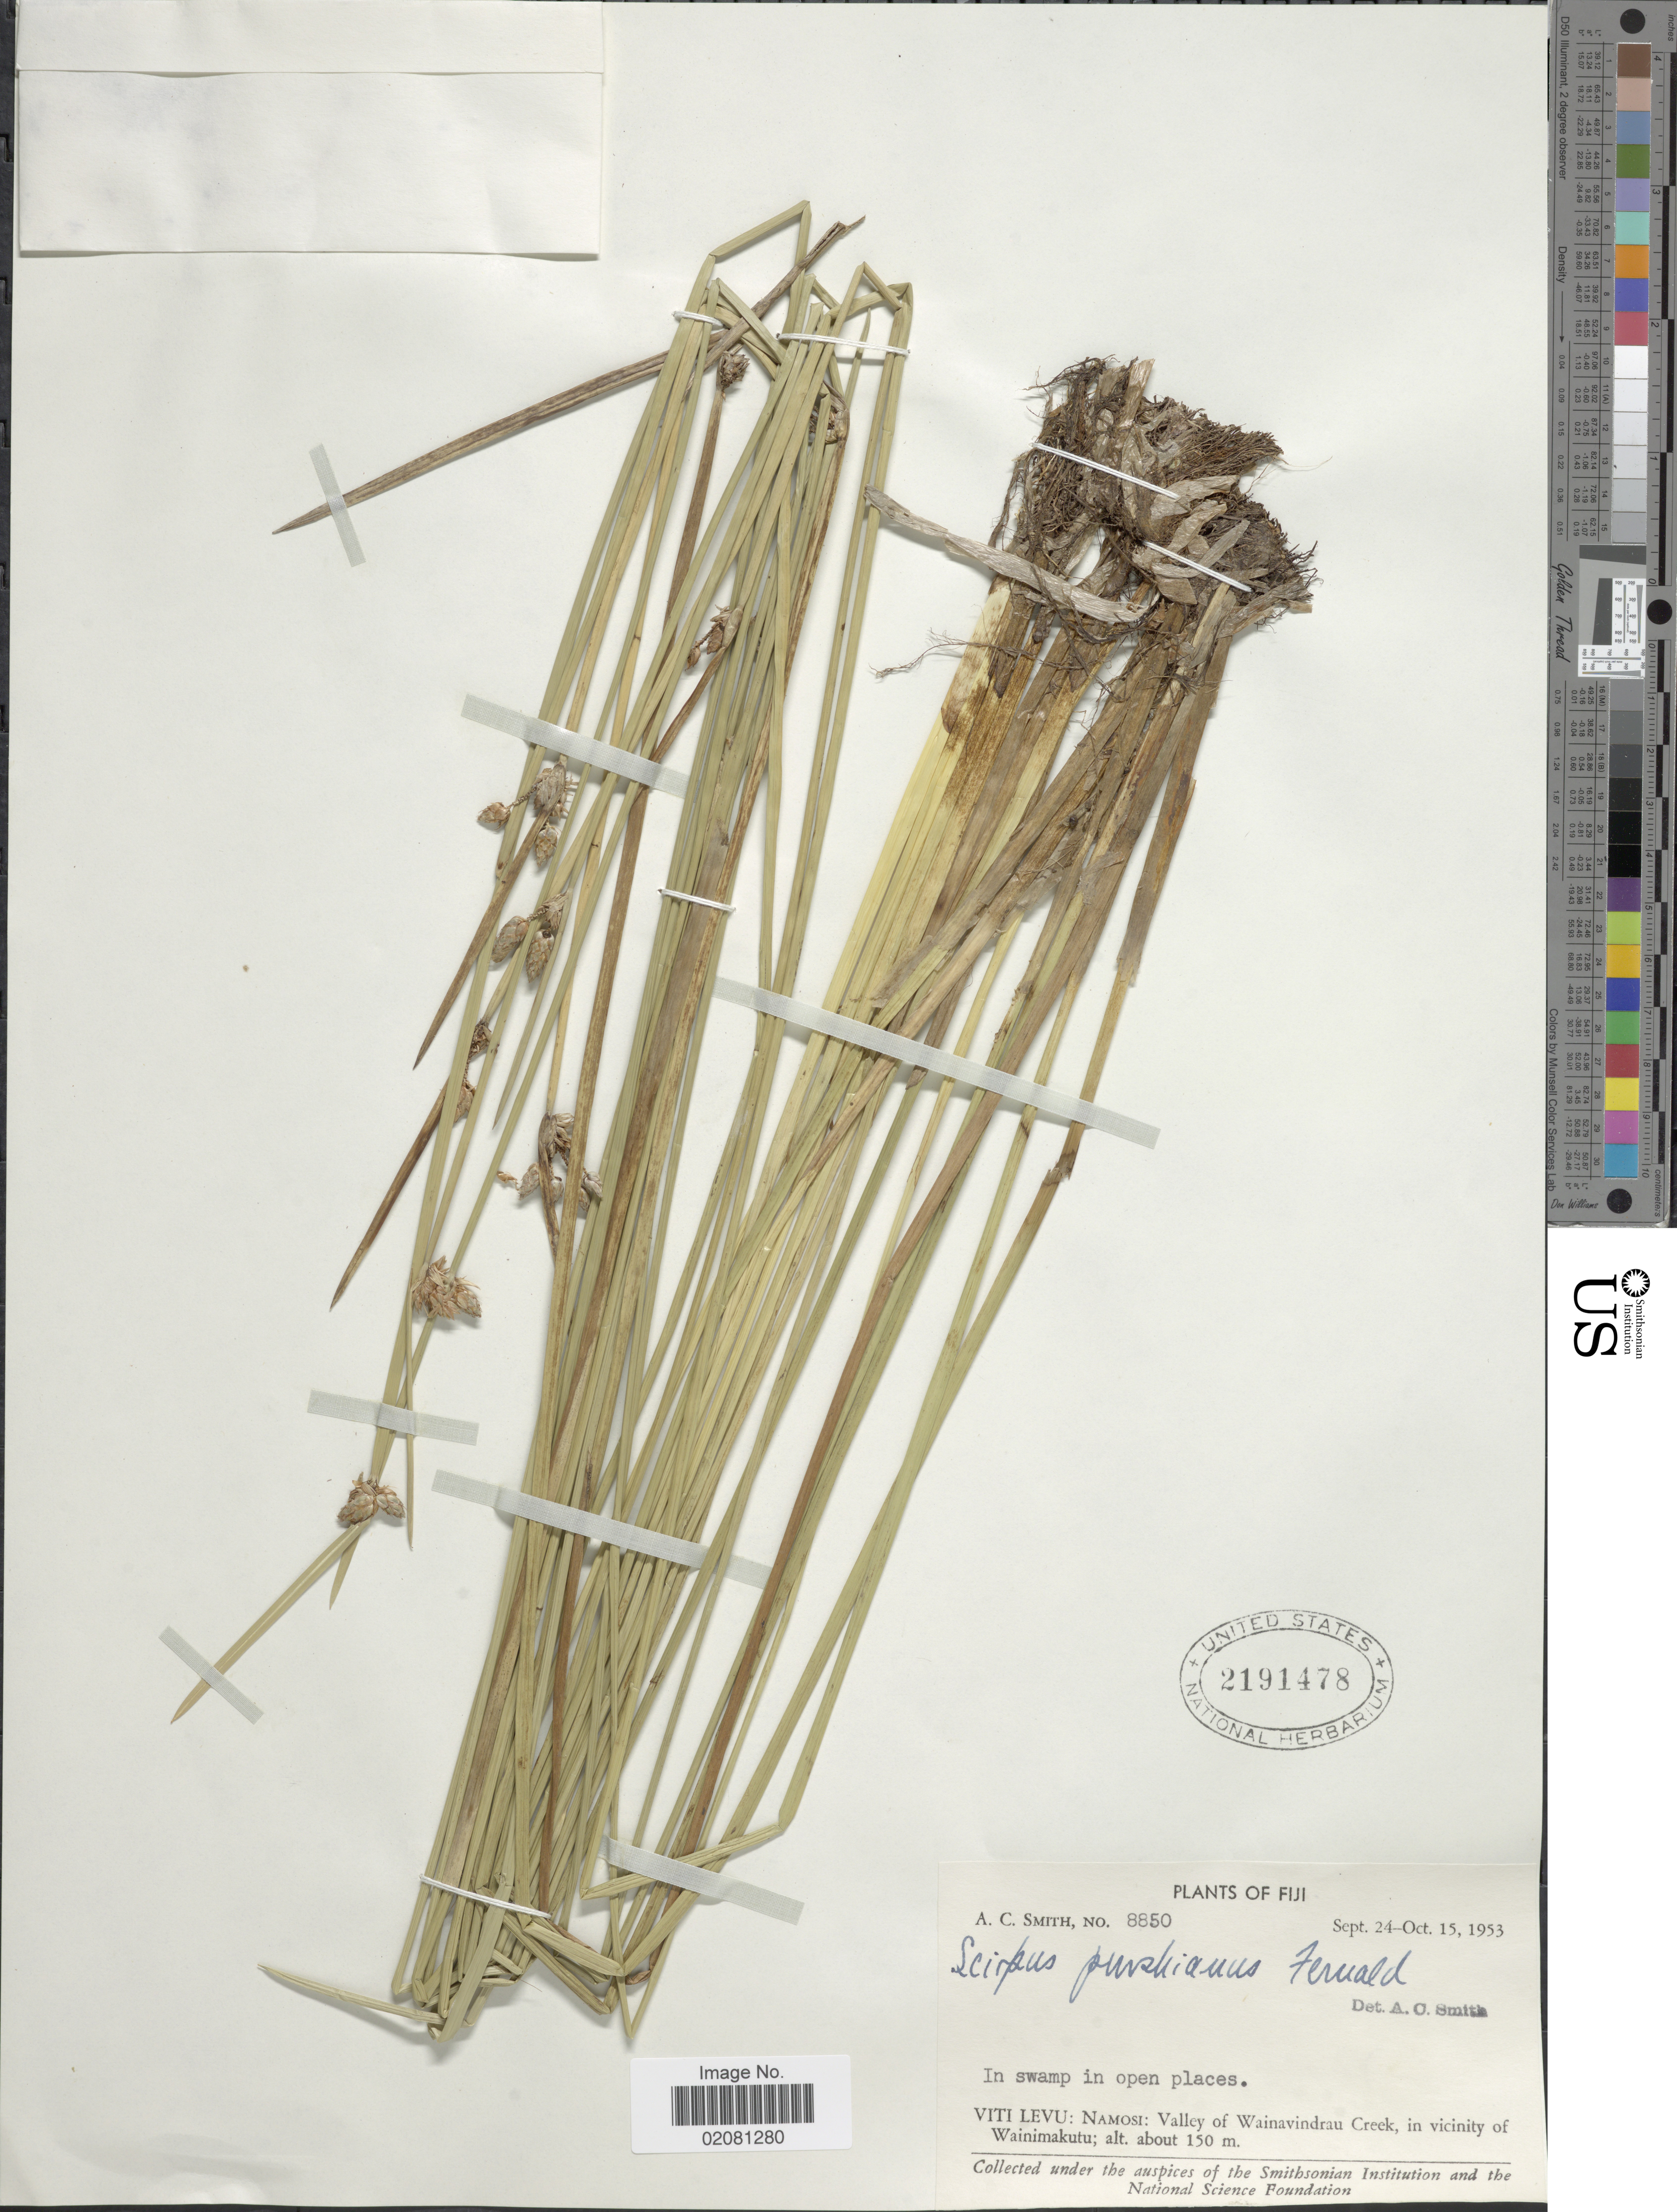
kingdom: Plantae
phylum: Tracheophyta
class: Liliopsida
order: Poales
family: Cyperaceae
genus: Schoenoplectiella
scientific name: Schoenoplectiella purshiana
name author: (Fernald) Lye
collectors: A. C. Smith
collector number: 8850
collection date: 1953-09-24/1953-10-15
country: Fiji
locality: Viti Levu: Namosi: Valley of Wainavindrau Creek, in vicinity of Wainimakutu, in swamp.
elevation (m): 150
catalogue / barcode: US 2191478